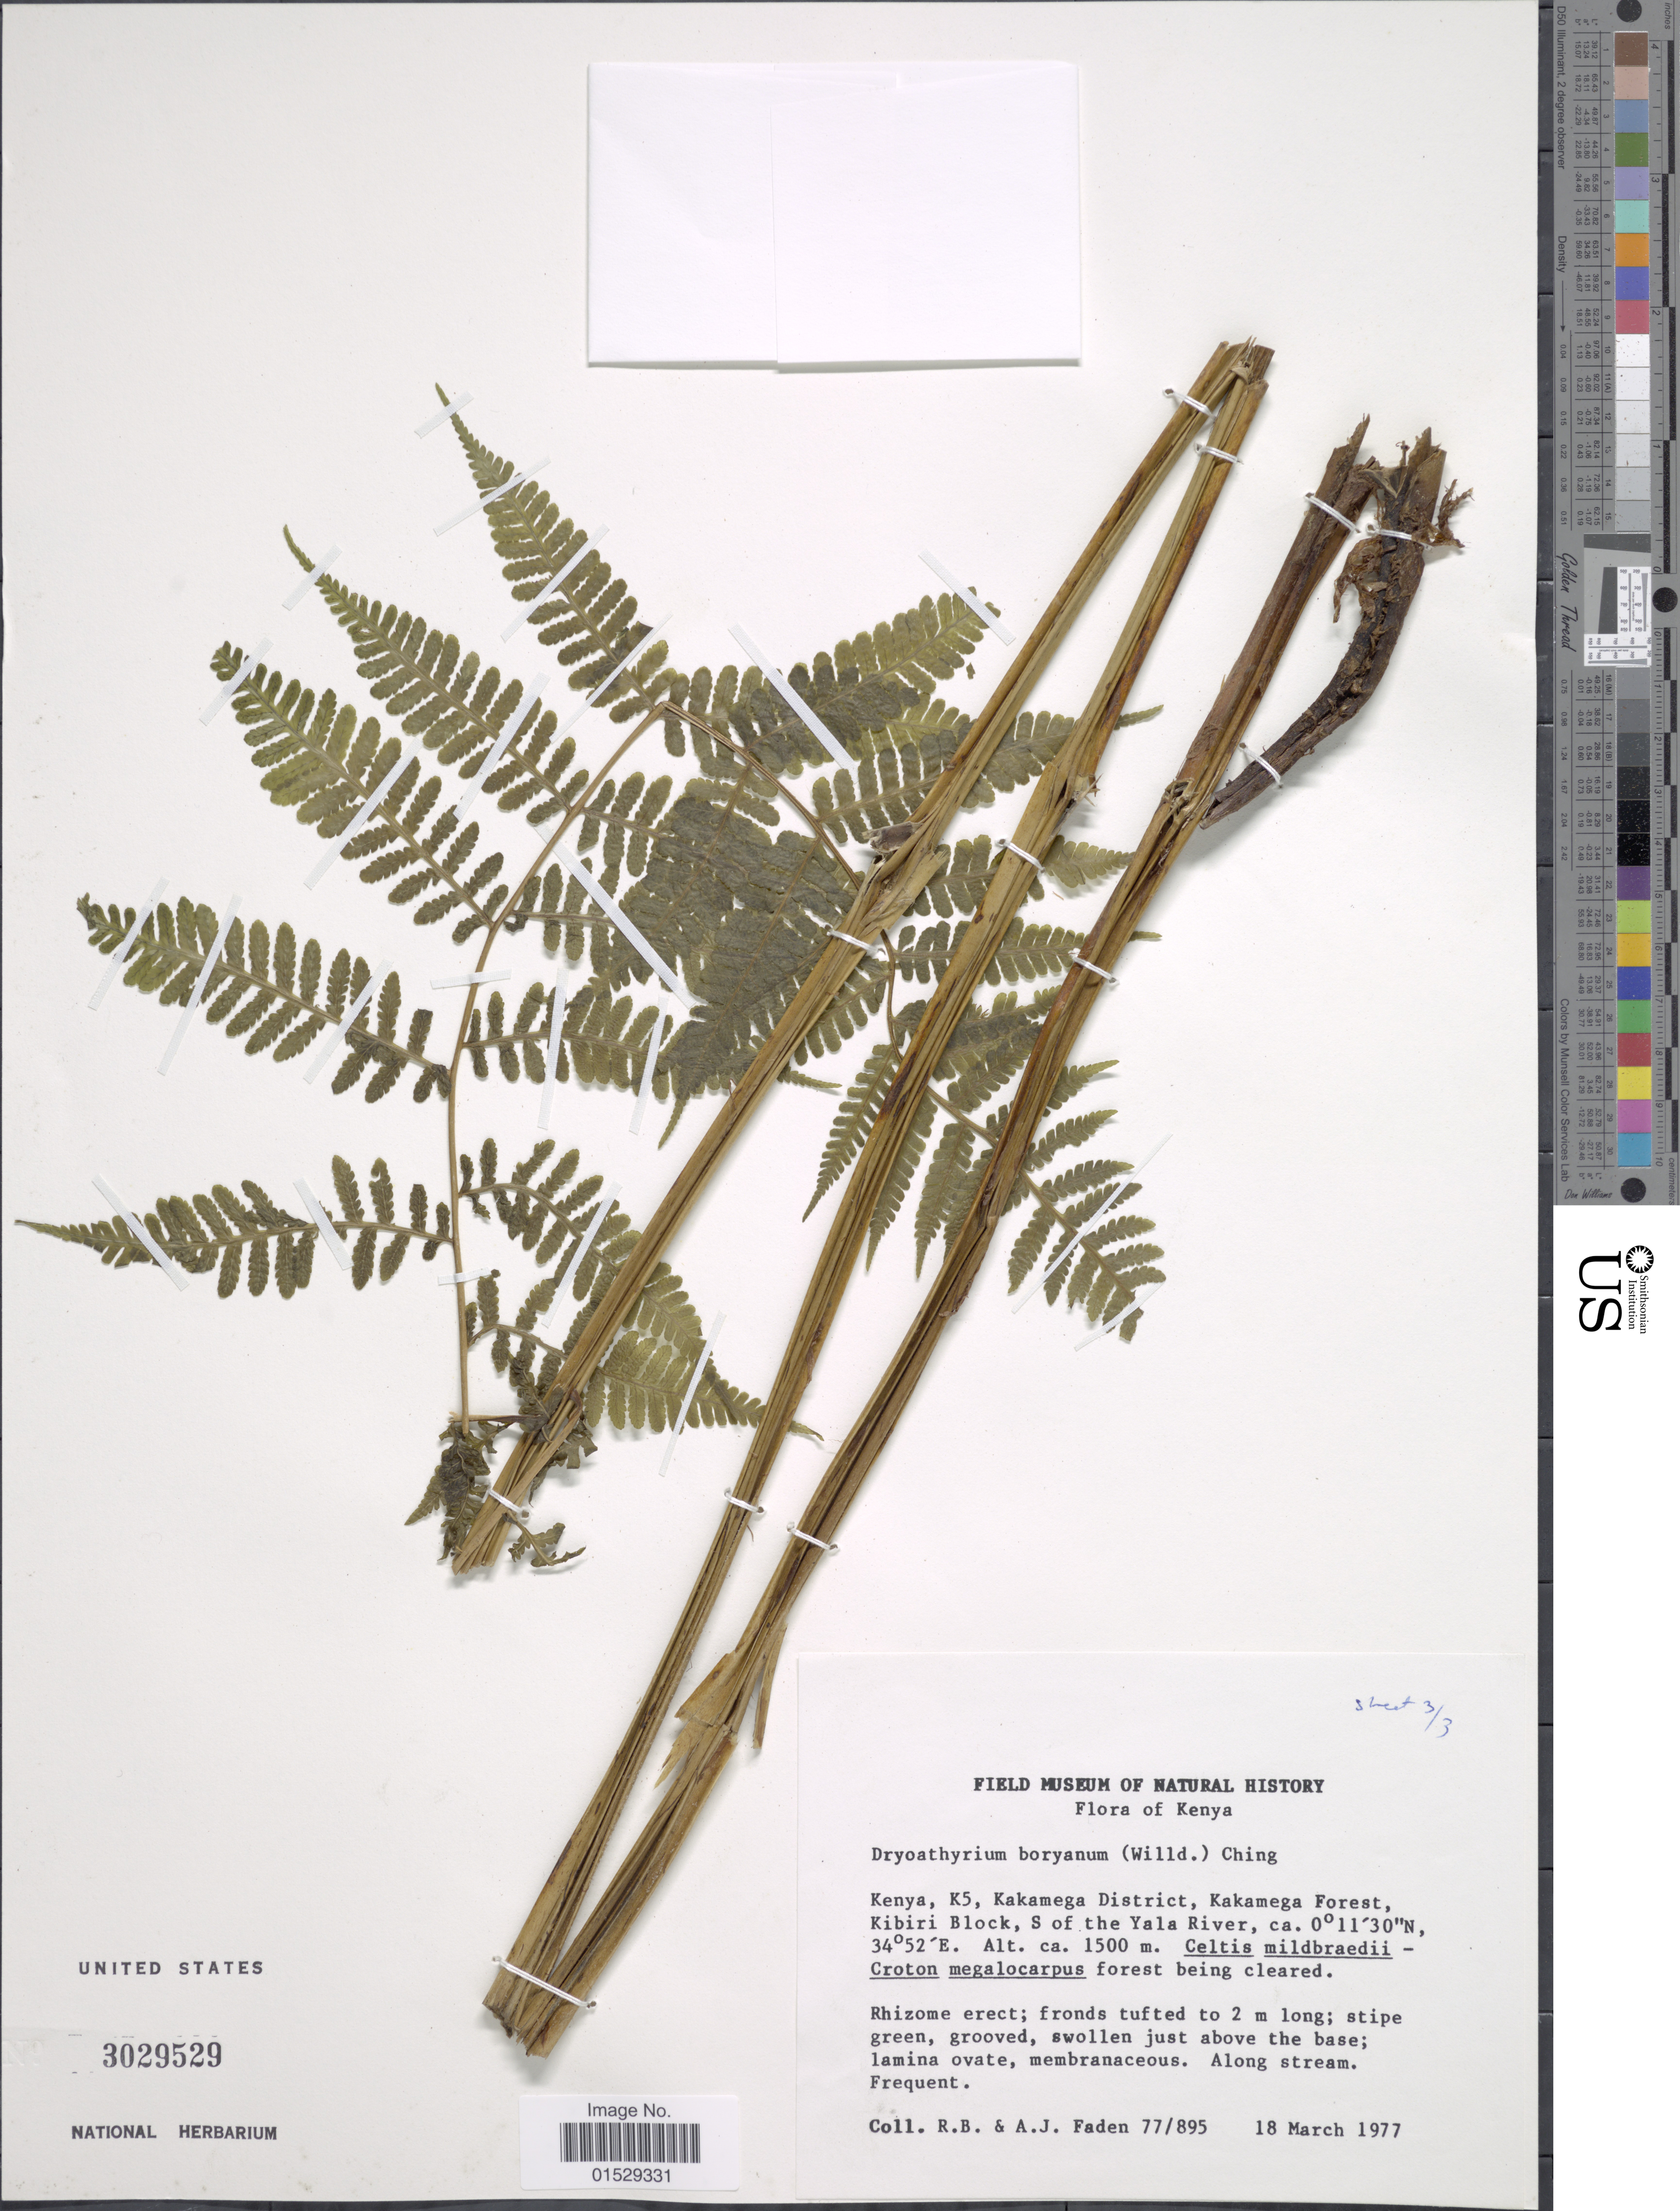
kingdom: Plantae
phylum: Tracheophyta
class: Polypodiopsida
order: Polypodiales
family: Athyriaceae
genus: Deparia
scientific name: Deparia boryana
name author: (Willd.) M. Kato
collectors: R. B. Faden & A. J. Faden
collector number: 77/895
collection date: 1977-03-18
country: Kenya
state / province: Kakamega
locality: Kenya, K5, Kakamega District, Kakamega Forest, kibiri Block, S of the Yala River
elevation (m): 1500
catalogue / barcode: US 3029529